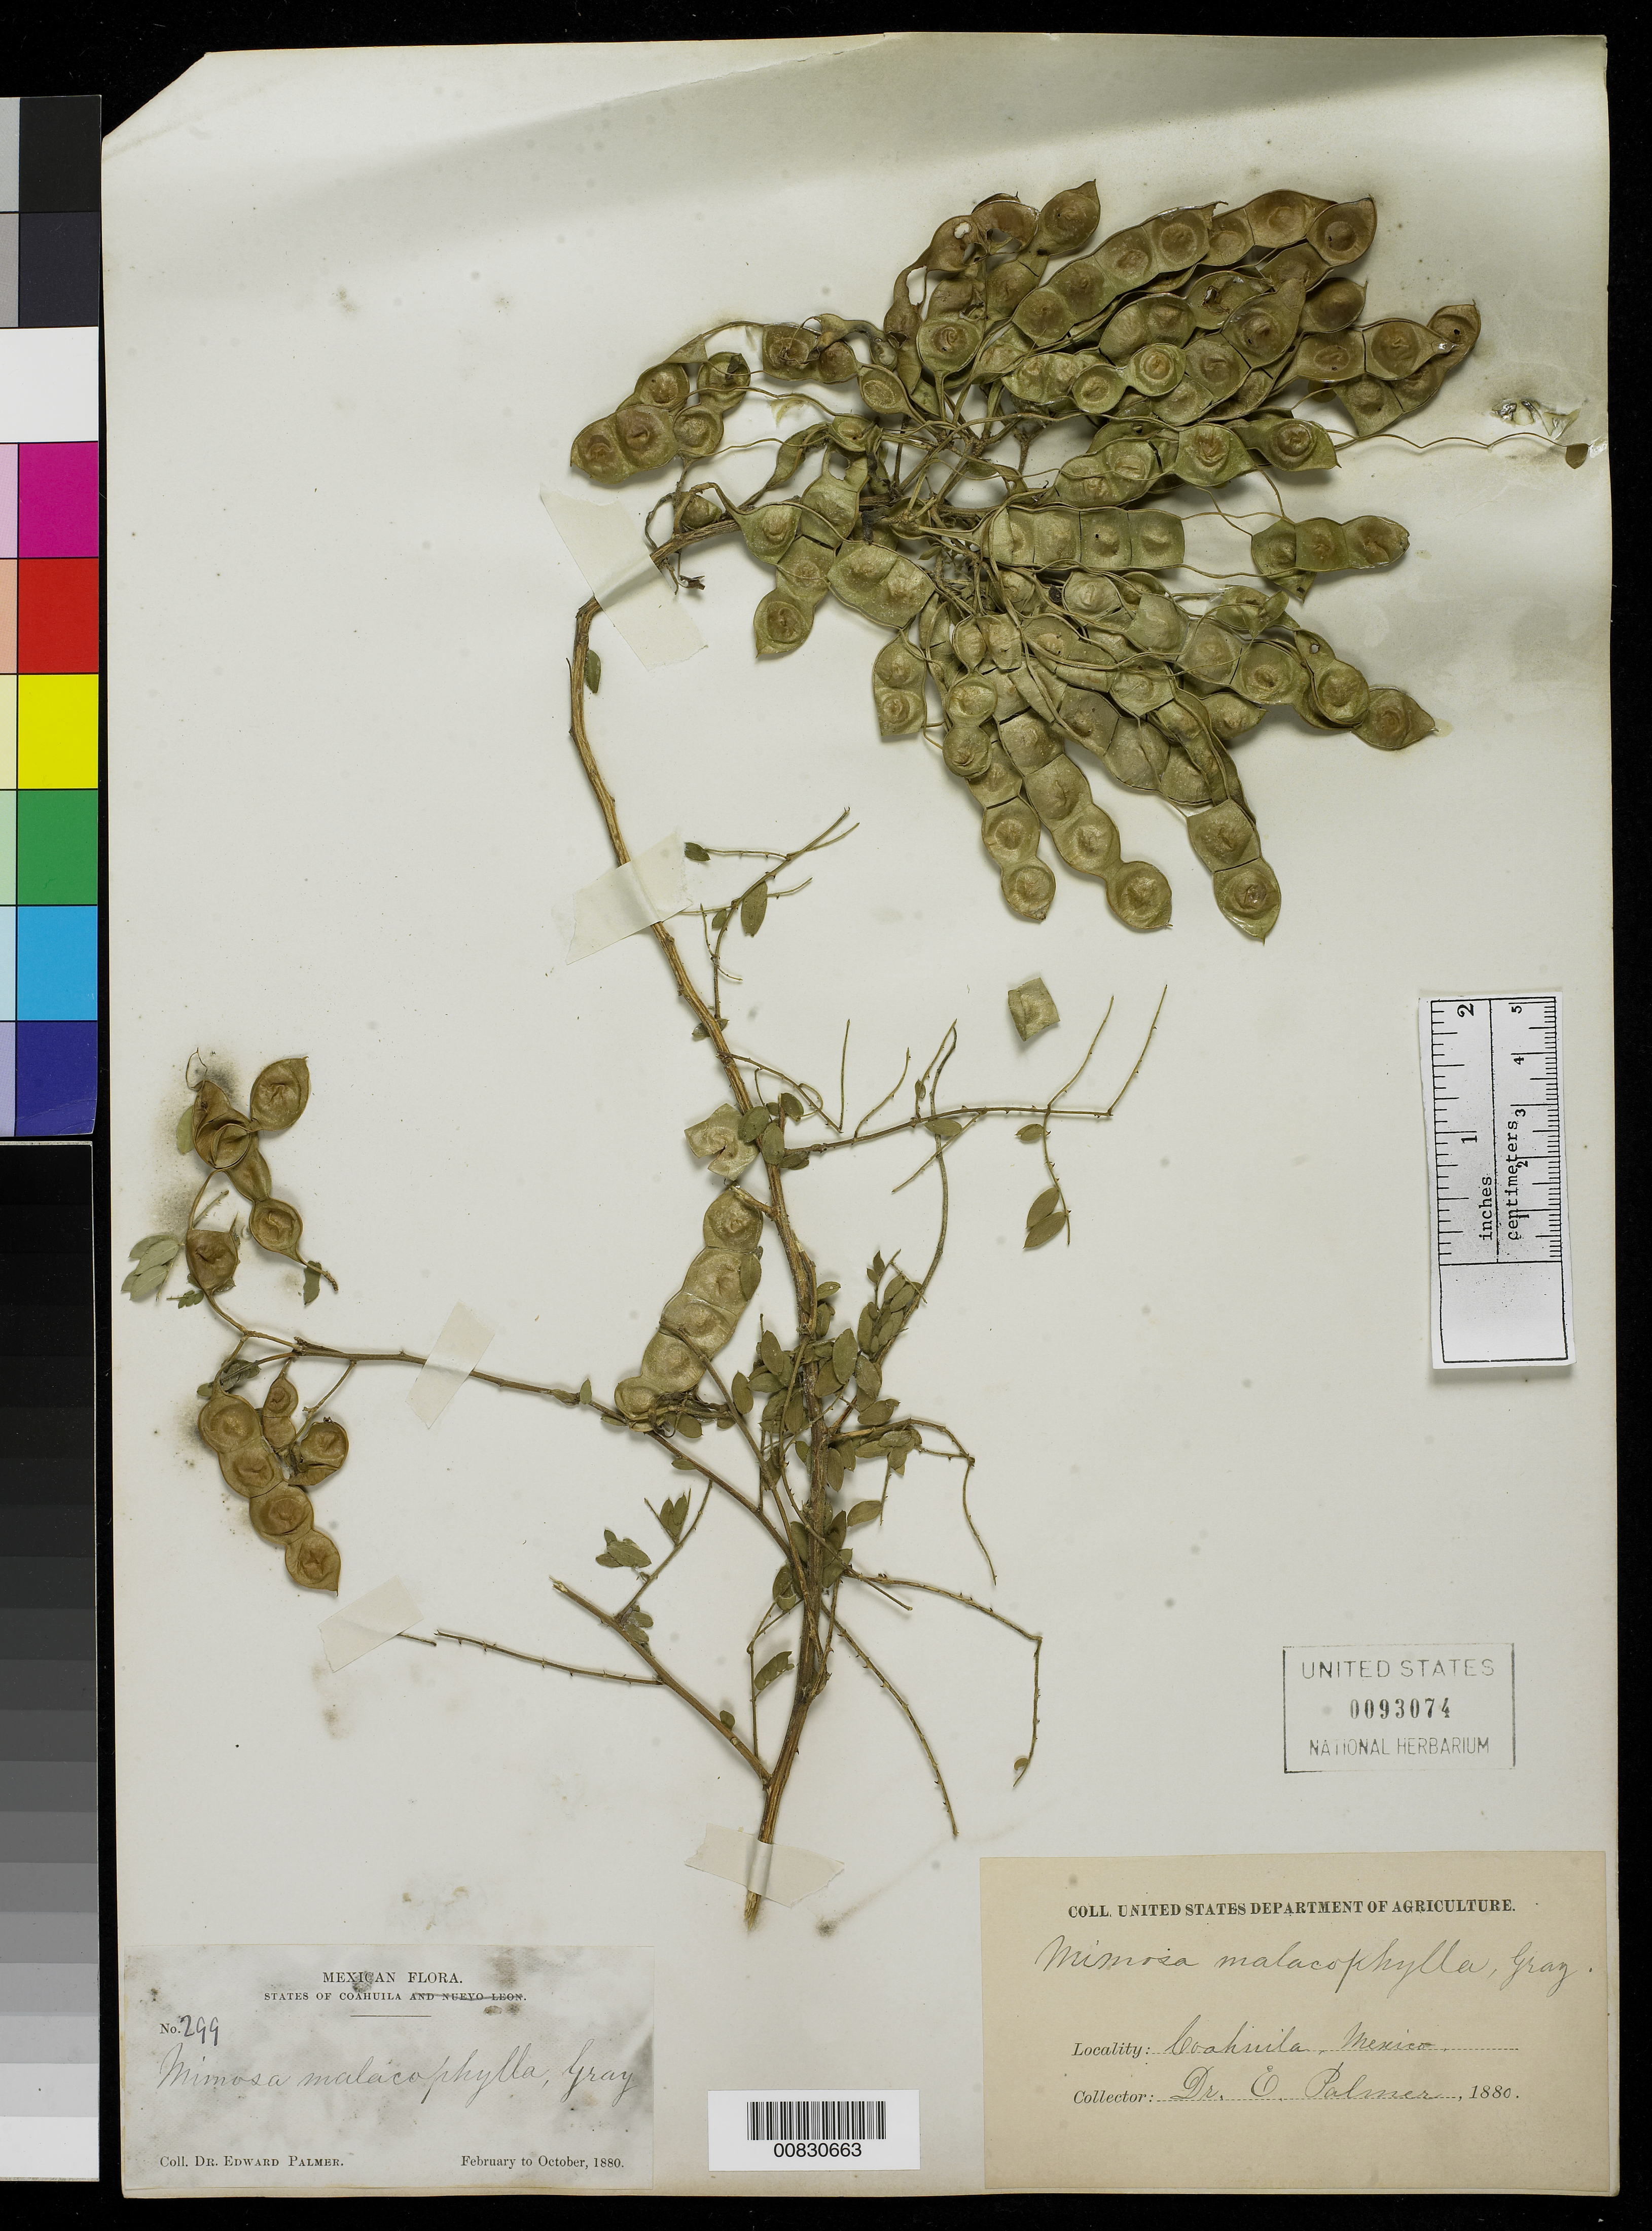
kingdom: Plantae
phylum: Tracheophyta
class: Magnoliopsida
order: Fabales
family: Fabaceae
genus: Mimosa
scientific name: Mimosa malacophylla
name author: A. Gray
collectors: E. Palmer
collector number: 299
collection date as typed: Feb 1880 to -- Oct 1880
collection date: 1880-02/1880-10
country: Mexico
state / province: Coahuila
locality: Coahuila.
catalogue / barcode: US 93074